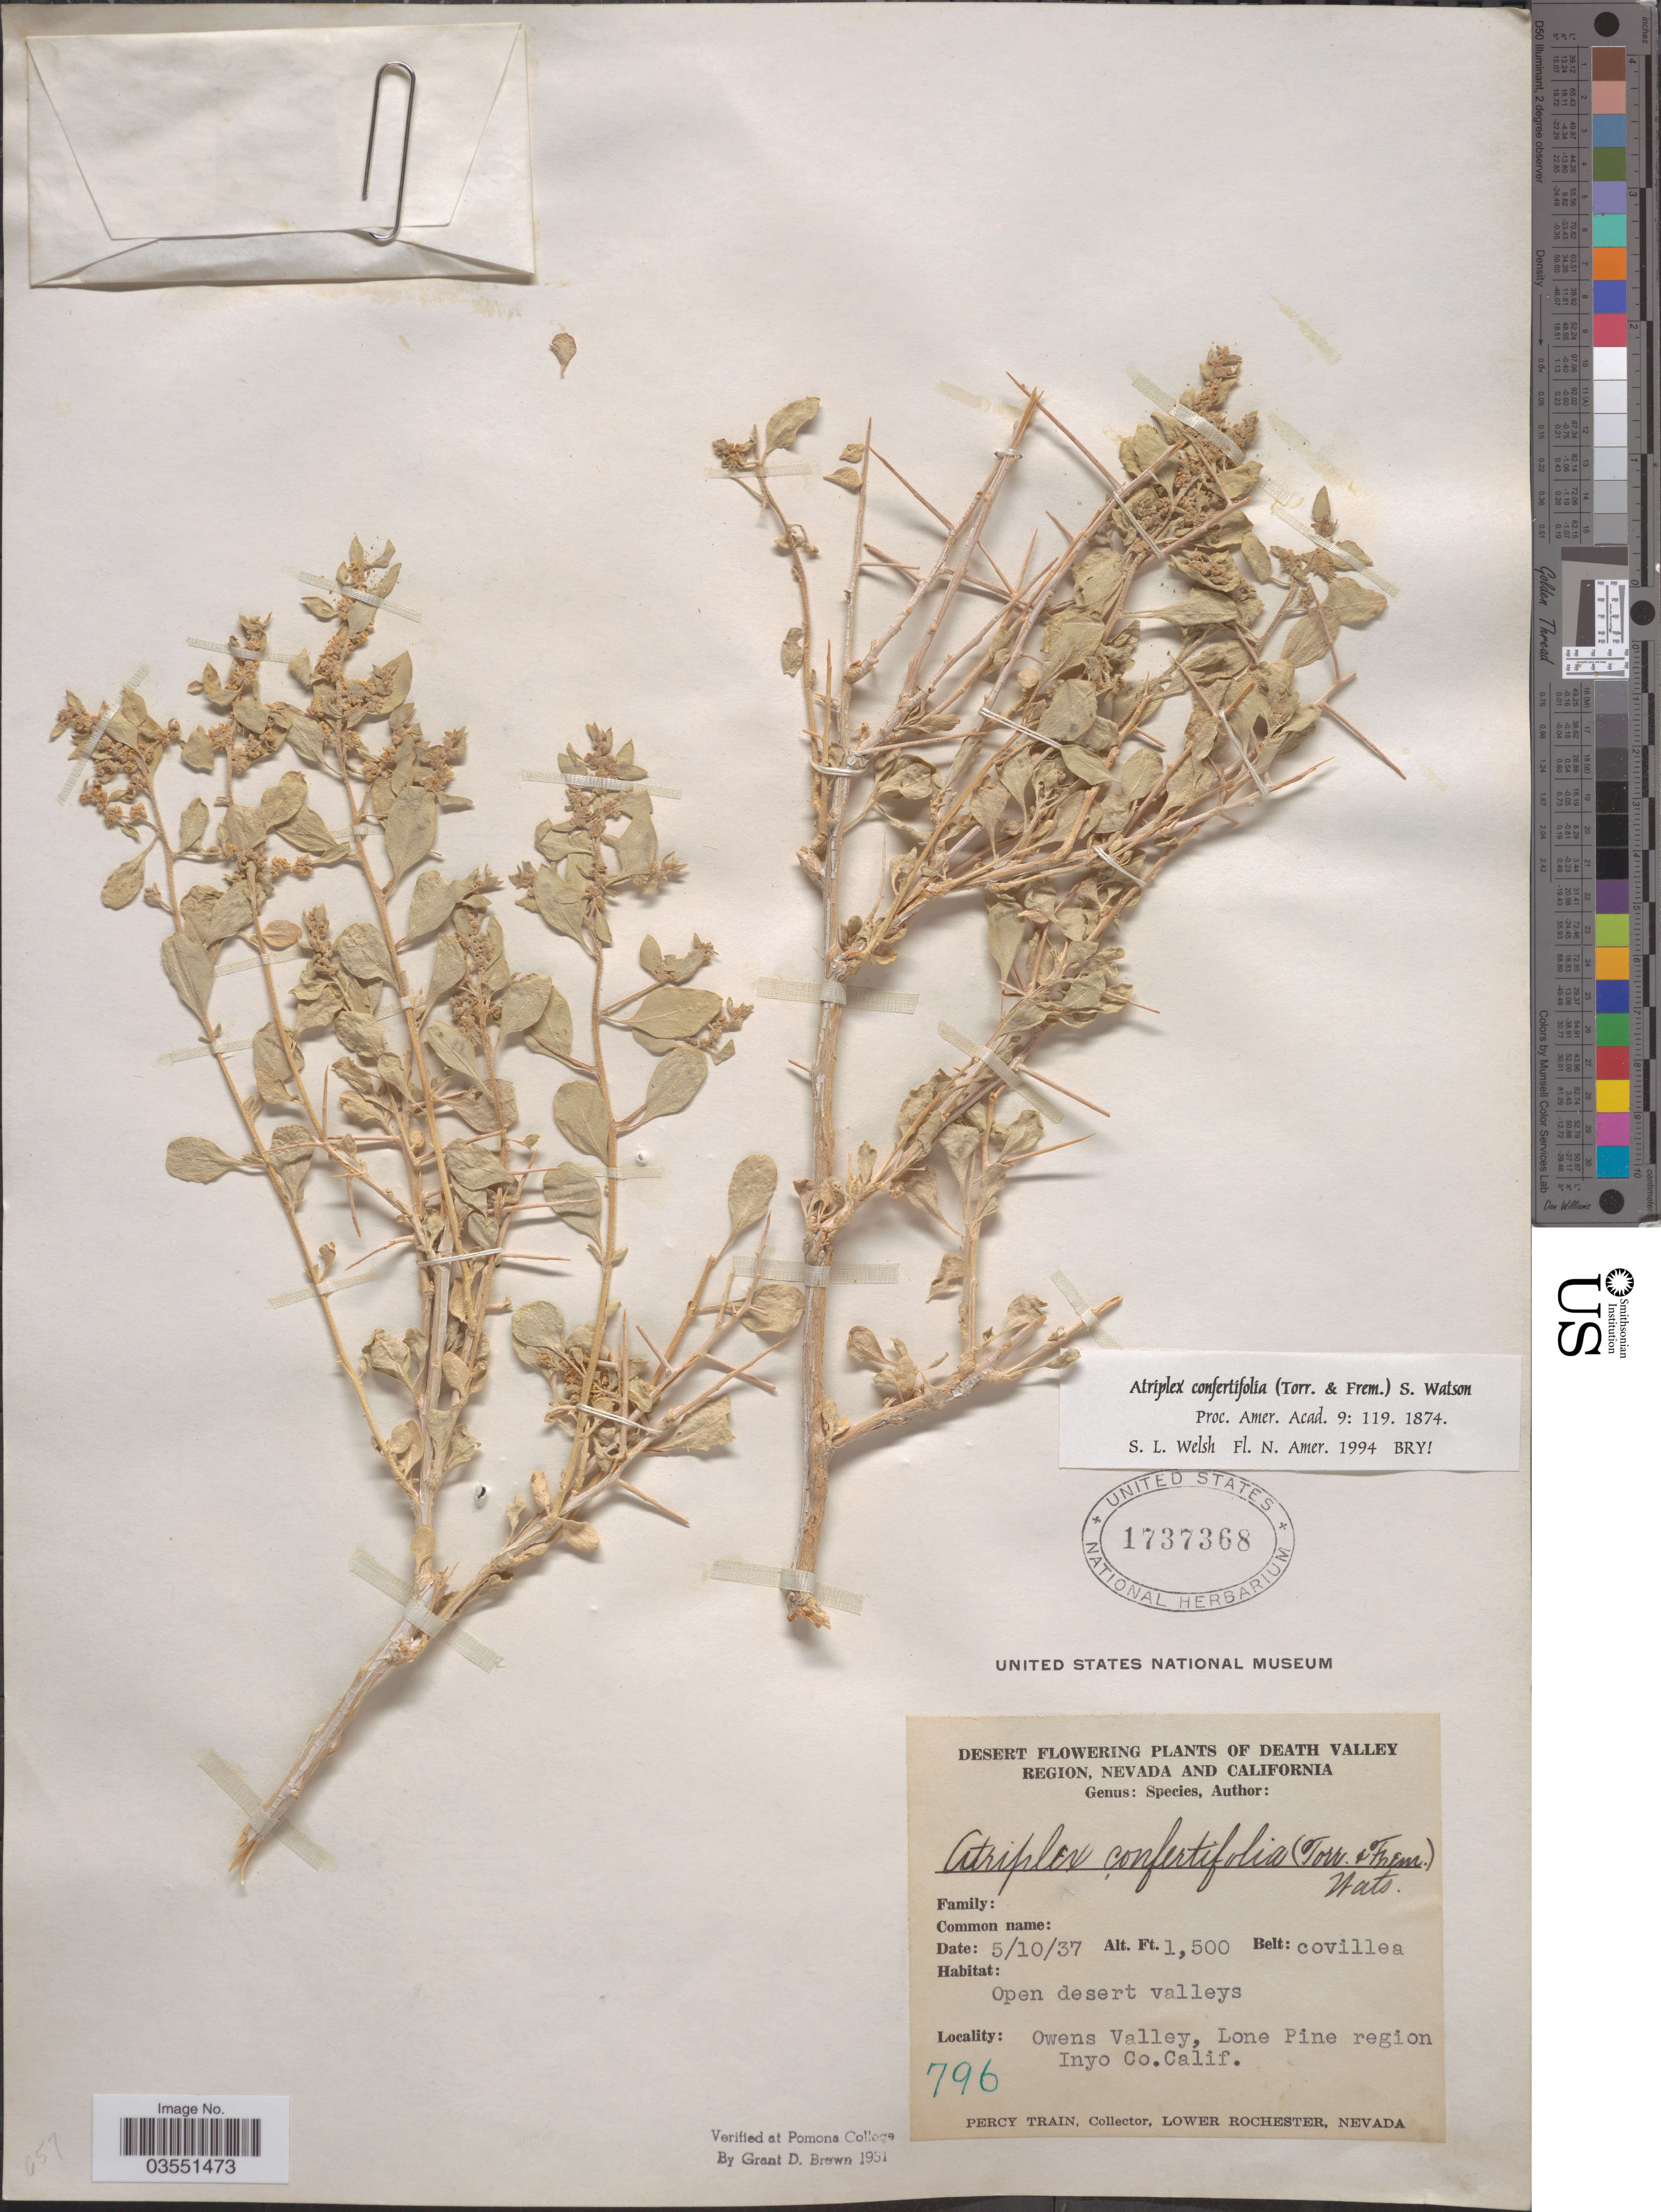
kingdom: Plantae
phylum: Tracheophyta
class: Magnoliopsida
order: Caryophyllales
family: Amaranthaceae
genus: Atriplex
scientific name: Atriplex confertifolia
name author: (Torr. & Frém.) S. Watson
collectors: P. Train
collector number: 796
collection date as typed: Transcribed d/m/y: 10/5/37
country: United States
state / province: California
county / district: Inyo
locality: Death Valley Region. Owens Valley, Lone Pine region Inyo Co.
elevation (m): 457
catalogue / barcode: US 1737368